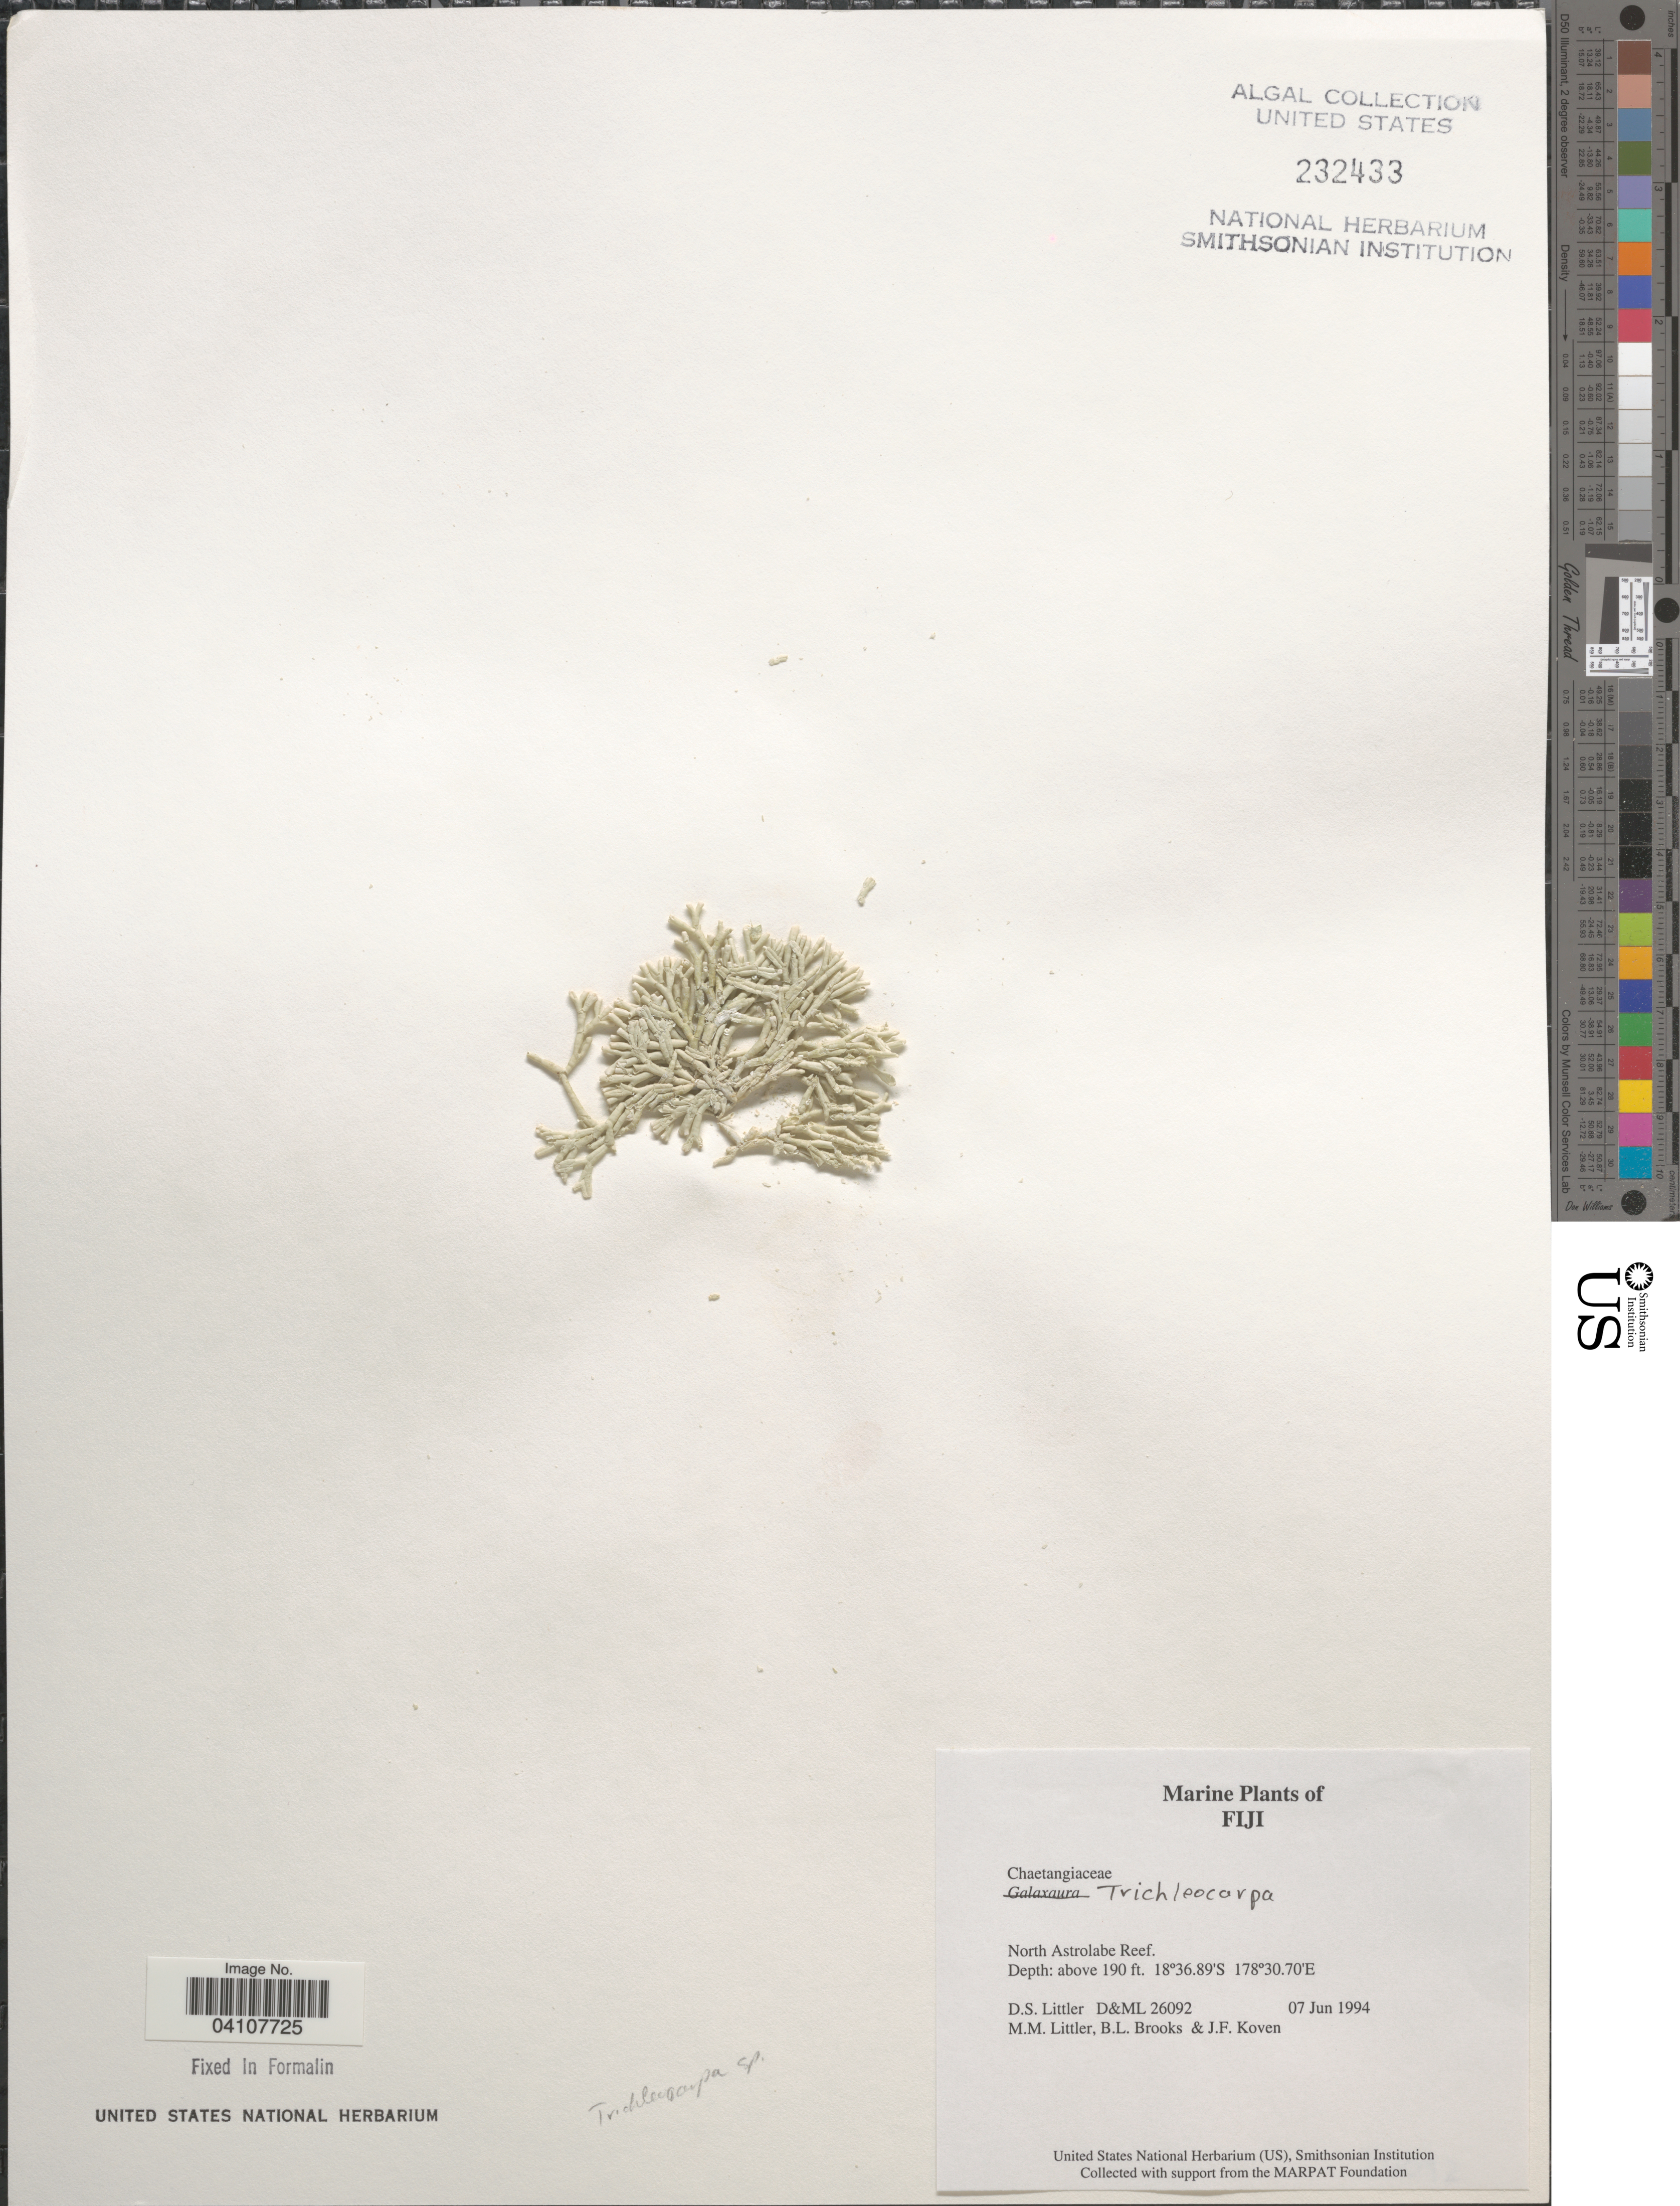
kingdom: Plantae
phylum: Rhodophyta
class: Florideophyceae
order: Nemaliales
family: Chaetangiaceae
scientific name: Trichleocarpa sp.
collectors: D. S. Littler, B. Brooks & J. Koven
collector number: D&ML26092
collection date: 1994-06-07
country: Fiji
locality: North Astrolabe Reef.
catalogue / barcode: US 232433